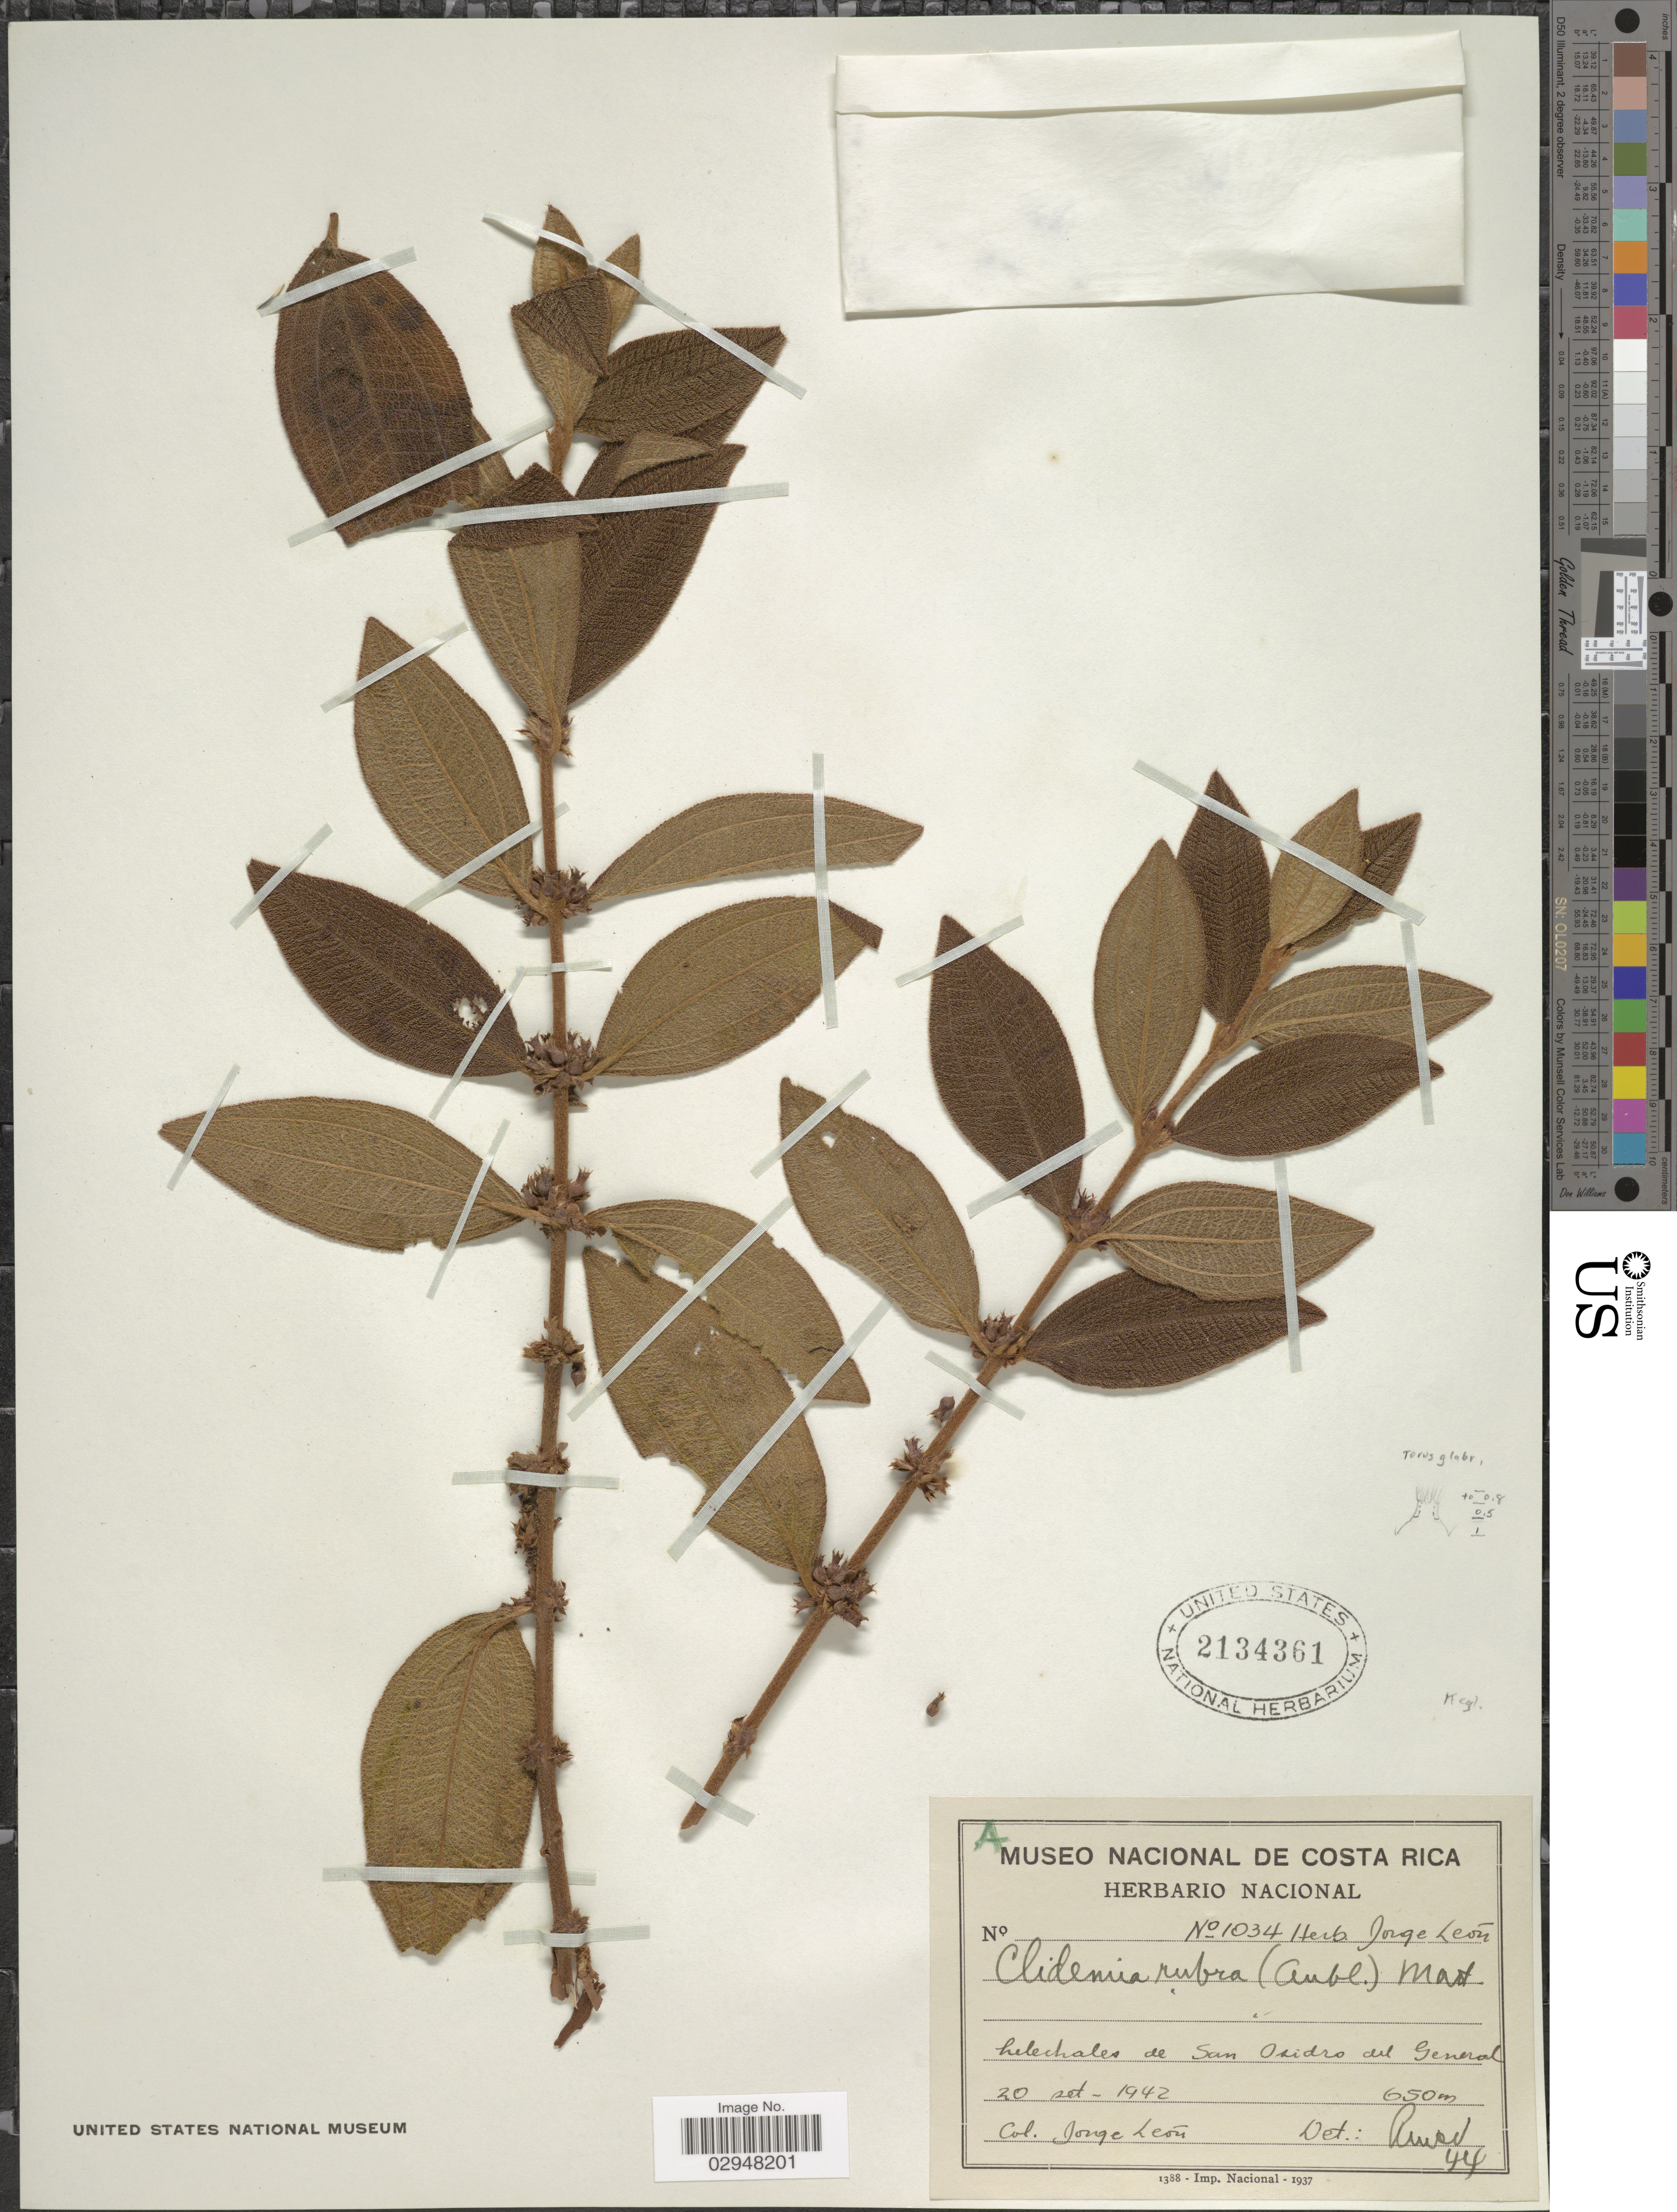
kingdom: Plantae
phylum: Tracheophyta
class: Magnoliopsida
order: Myrtales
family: Melastomataceae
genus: Clidemia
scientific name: Clidemia rubra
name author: (Aubl.) Mart.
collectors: J. León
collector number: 1034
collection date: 1942-09-20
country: Costa Rica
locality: Helechales de san Isidro del General.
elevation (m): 650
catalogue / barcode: US 2134361